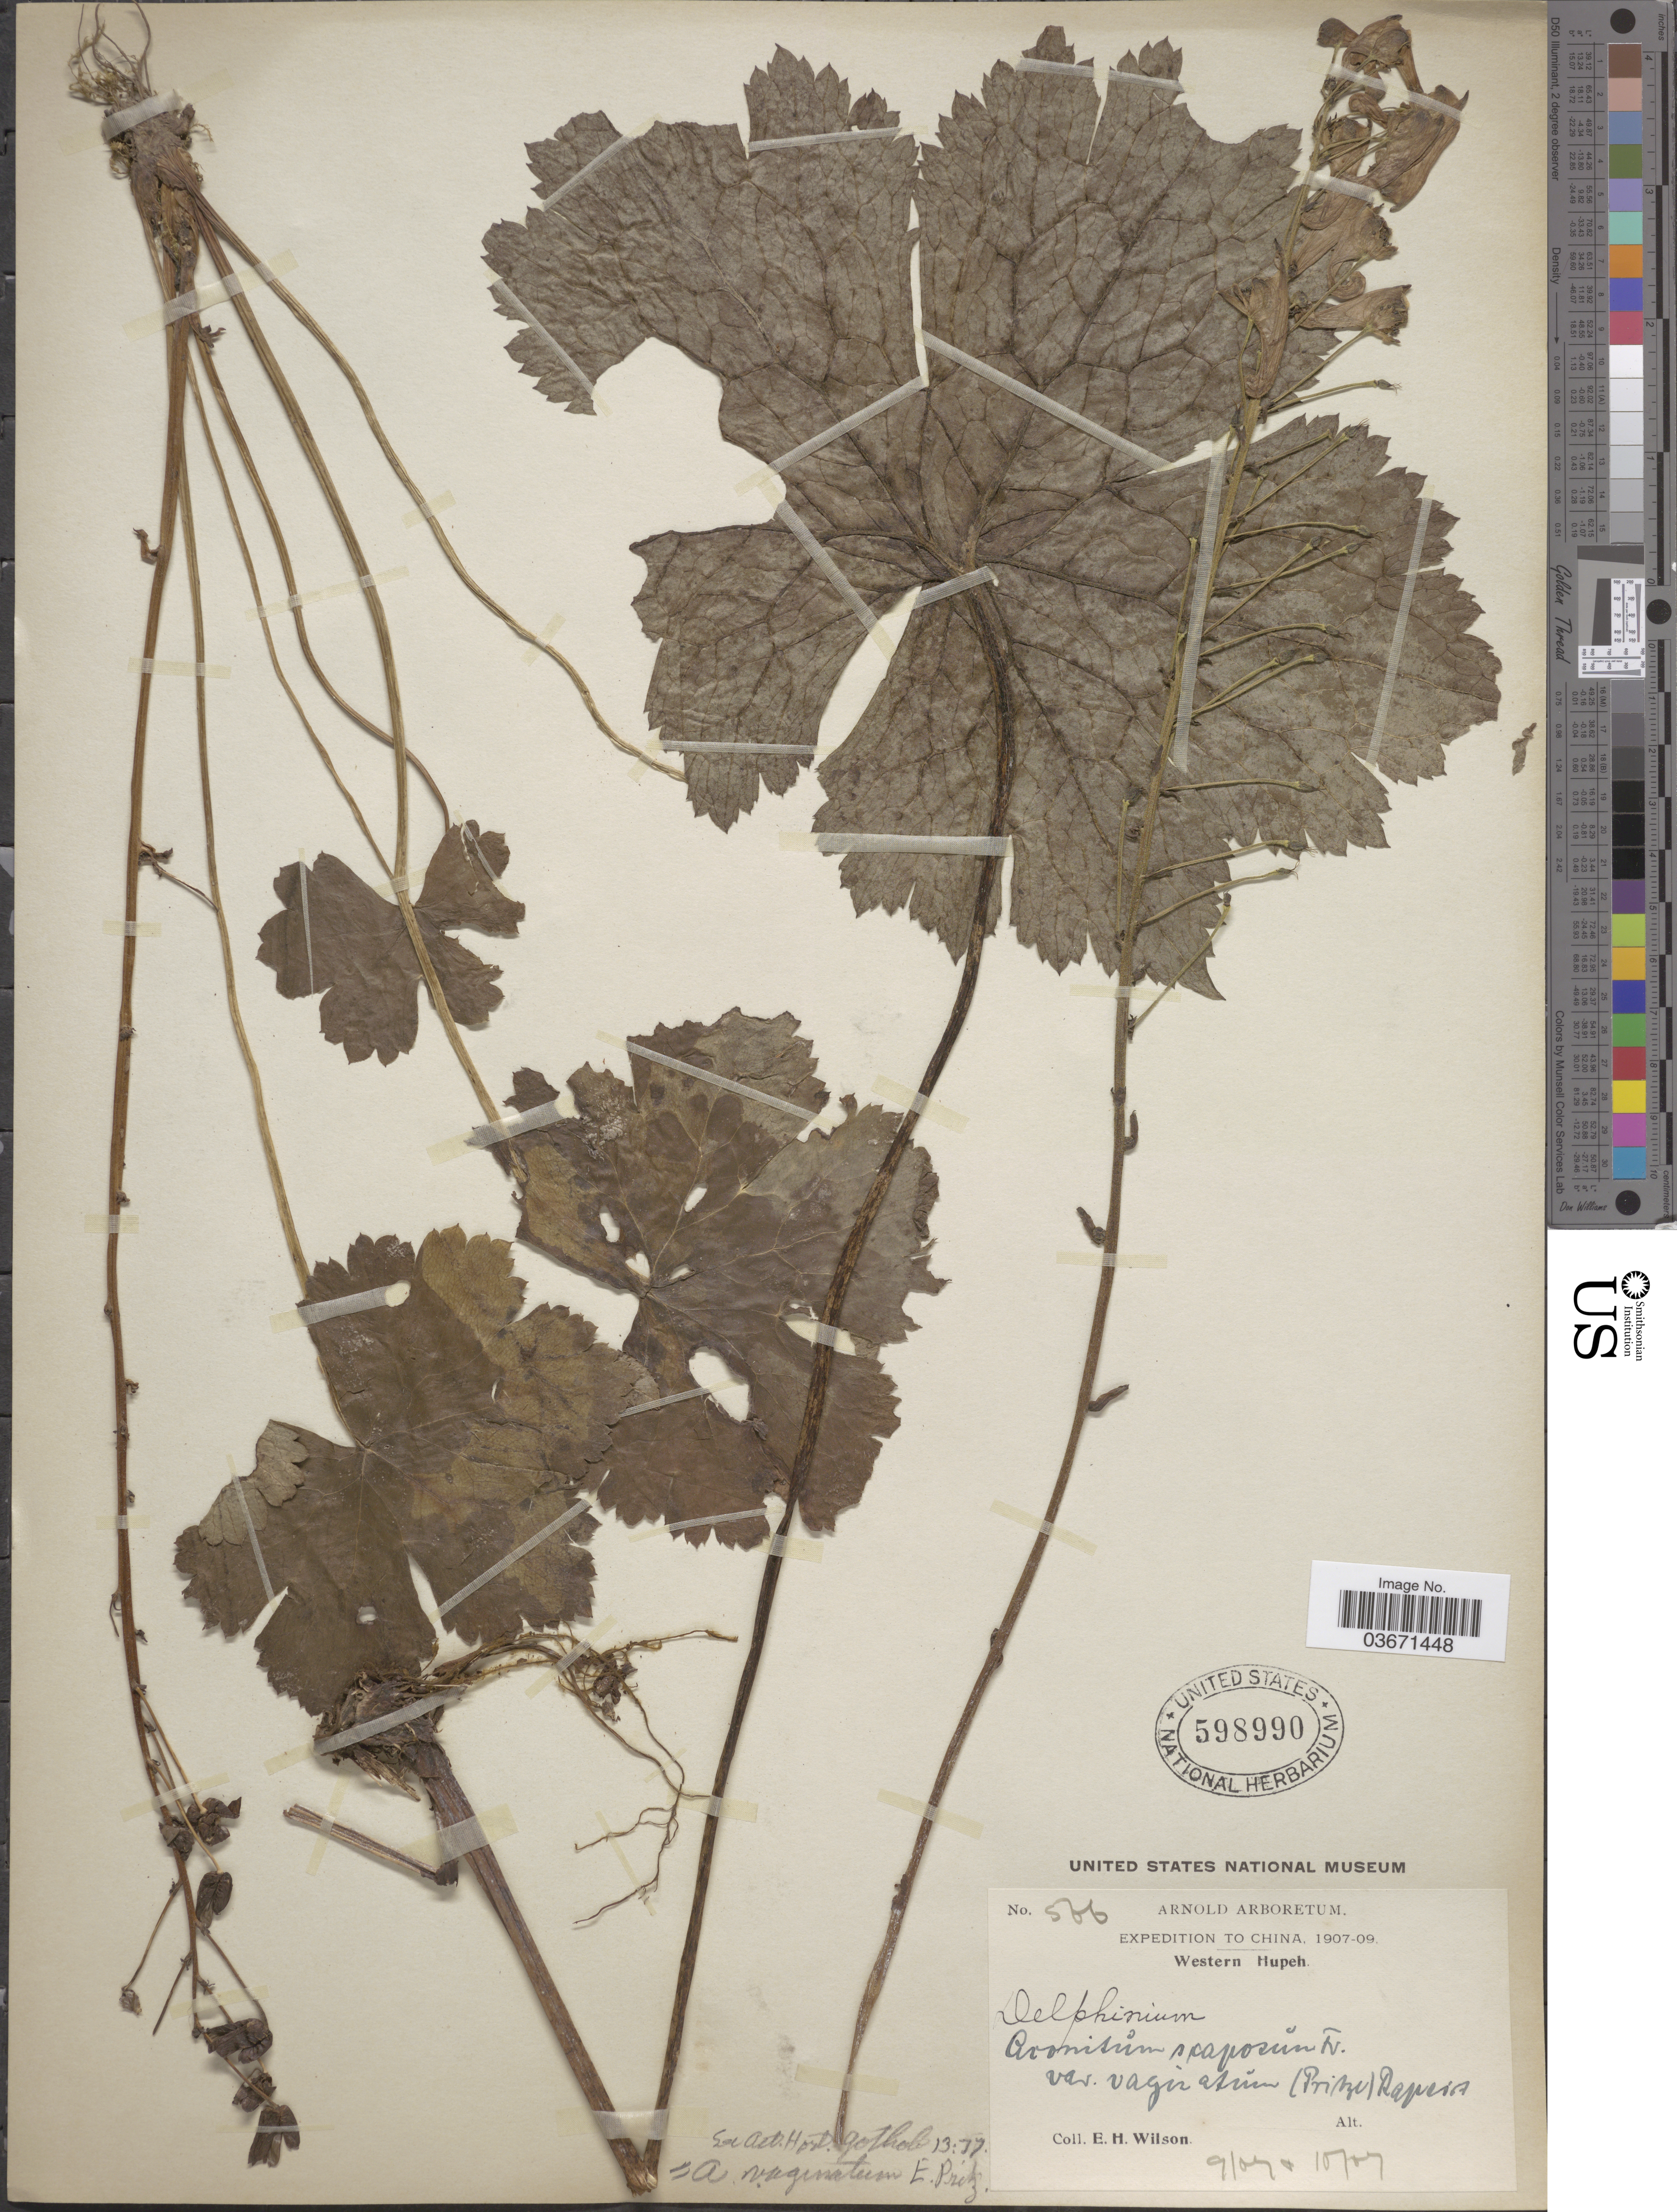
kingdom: Plantae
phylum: Tracheophyta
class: Magnoliopsida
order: Ranunculales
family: Ranunculaceae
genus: Aconitum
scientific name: Aconitum vaginatum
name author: E. Pritz.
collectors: E. Wilson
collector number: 566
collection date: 1907-09/1907-10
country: China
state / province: Hubei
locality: Western Hupeh.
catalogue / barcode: US 598990